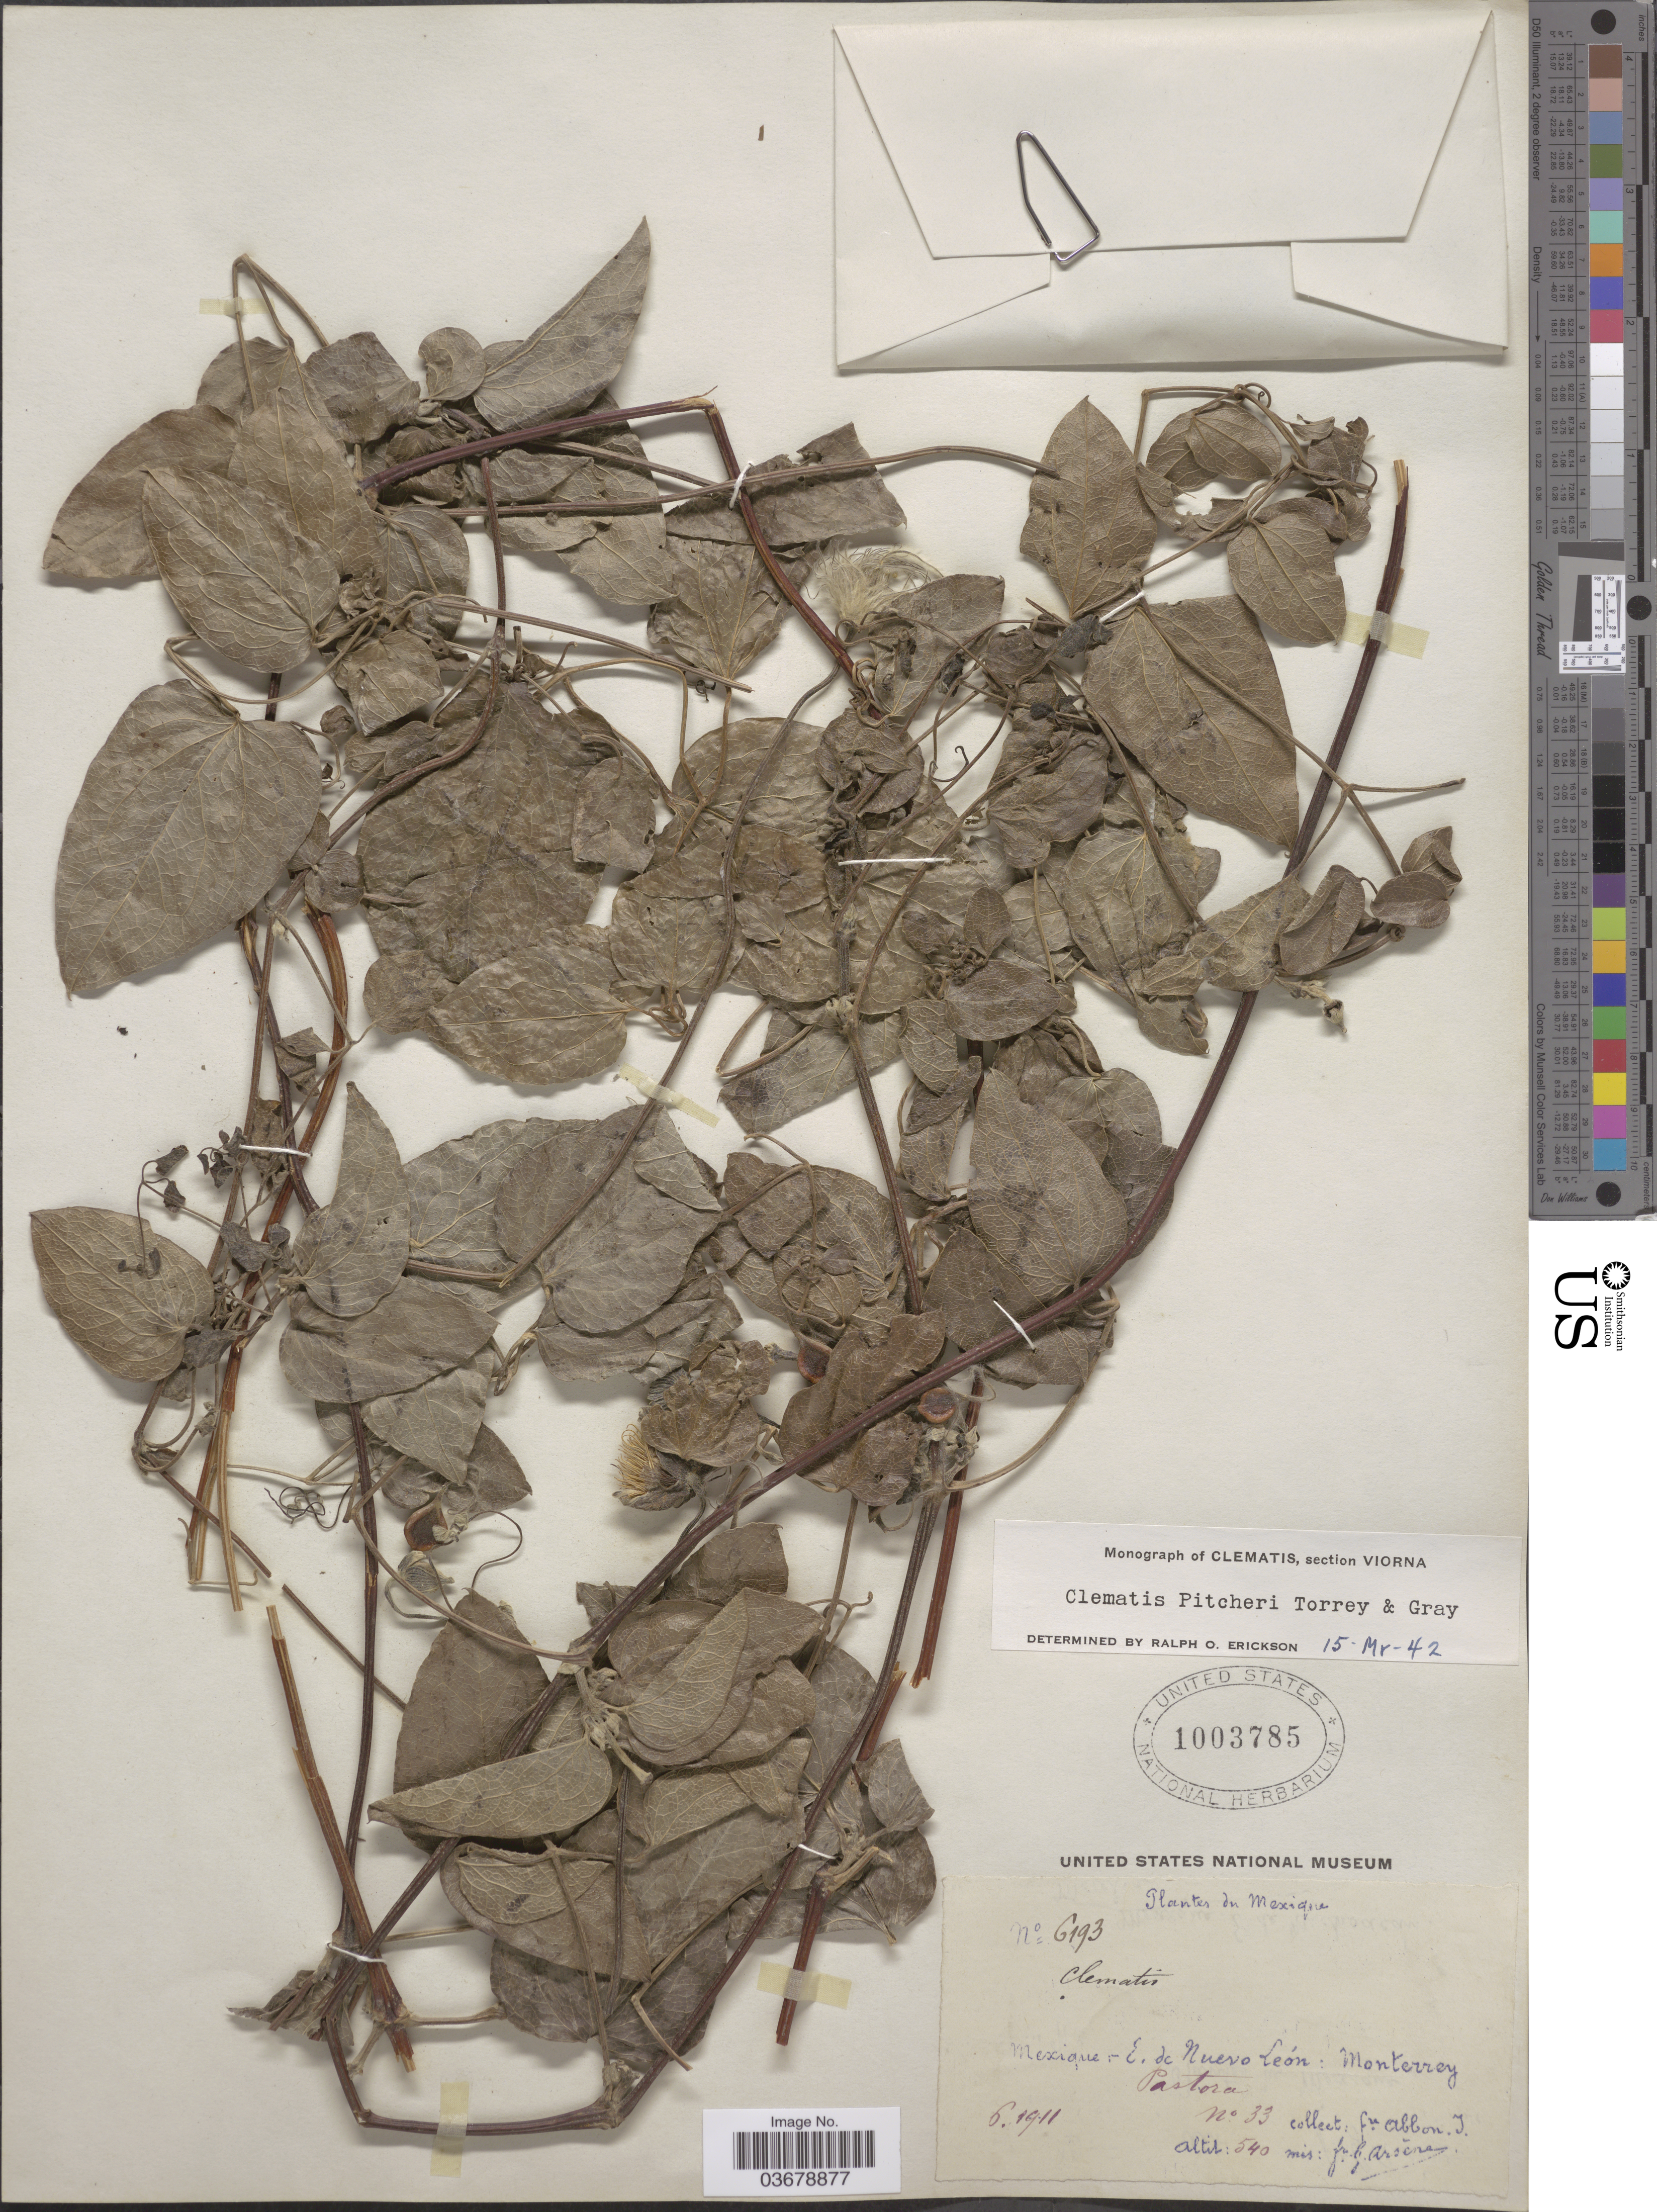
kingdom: Plantae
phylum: Tracheophyta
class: Magnoliopsida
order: Ranunculales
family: Ranunculaceae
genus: Clematis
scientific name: Clematis pitcheri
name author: Torr. & A. Gray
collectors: Bro. Abbon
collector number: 6193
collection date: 1911-06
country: Mexico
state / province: Nuevo León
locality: Monterrey. Pastora.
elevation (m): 540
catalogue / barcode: US 1003785